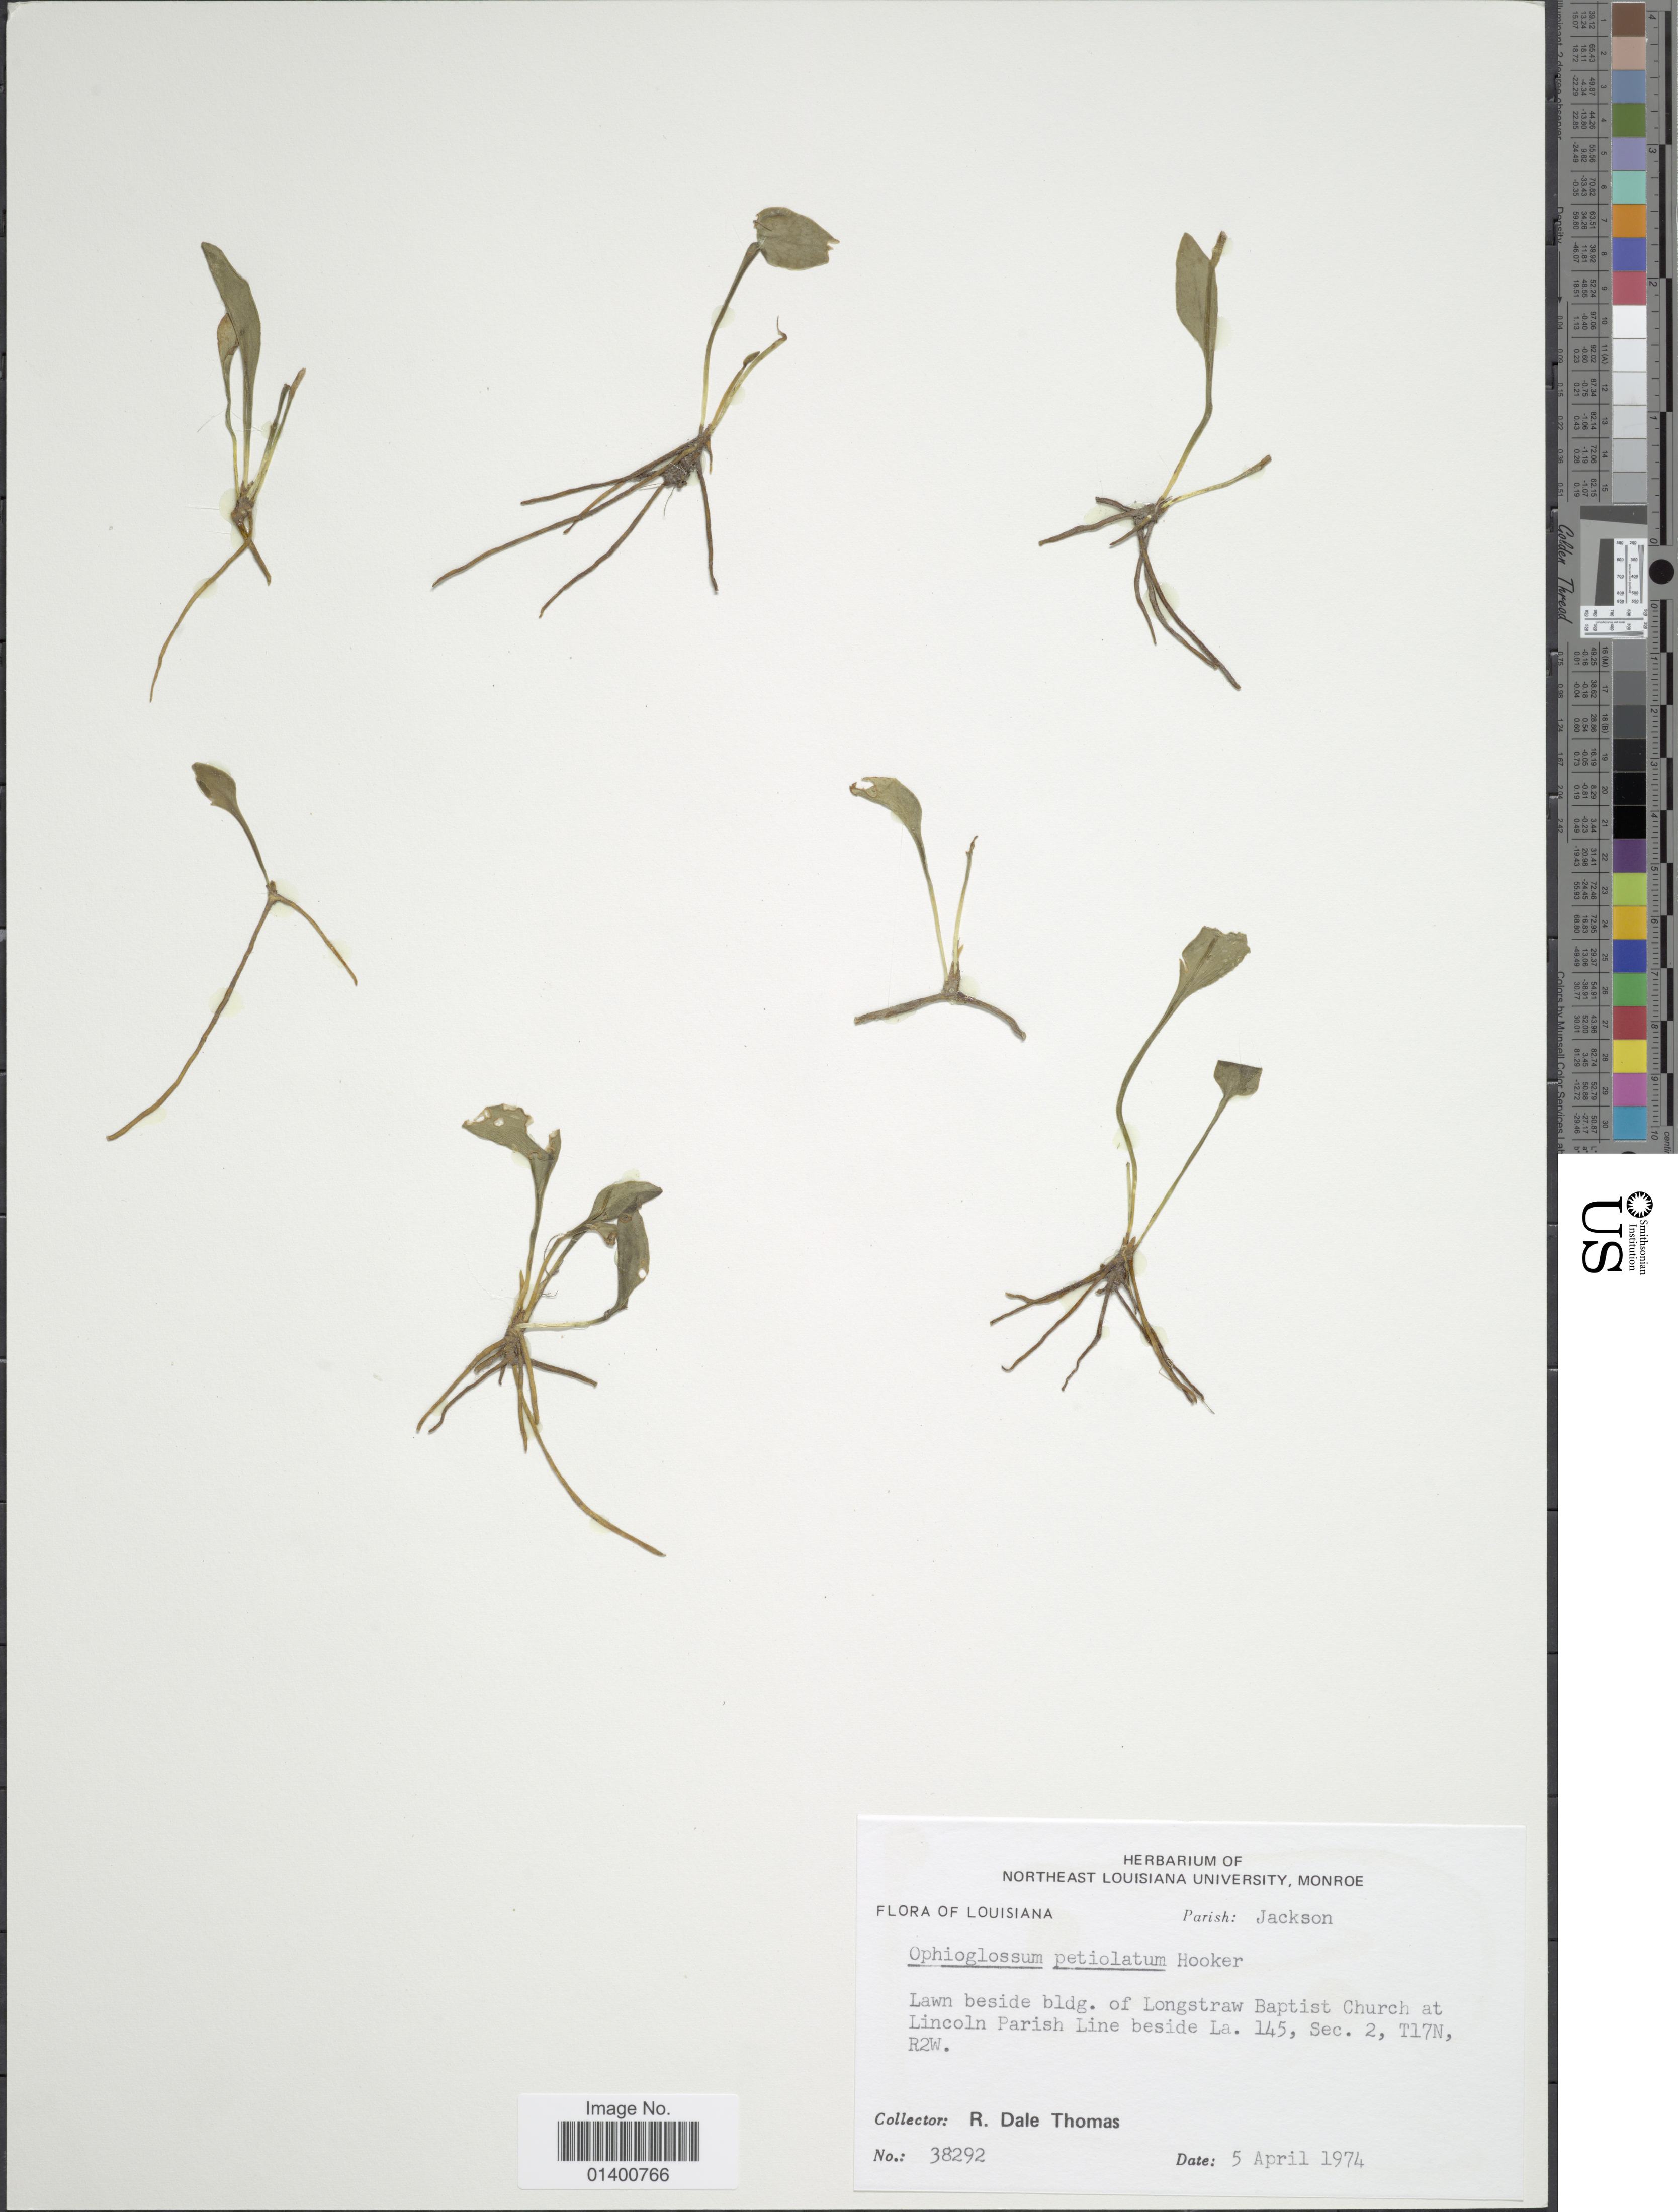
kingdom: Plantae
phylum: Tracheophyta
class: Polypodiopsida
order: Ophioglossales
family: Ophioglossaceae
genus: Ophioglossum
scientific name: Ophioglossum petiolatum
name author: Hook.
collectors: R. Thomas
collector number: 38292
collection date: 1974-04-05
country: United States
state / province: Louisiana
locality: Parish Jackson, Lawn beside bldg. of Longstraw Baptist Church at Lincoln Parish Line beside La. 145, Sec. 2, T17N, R2W